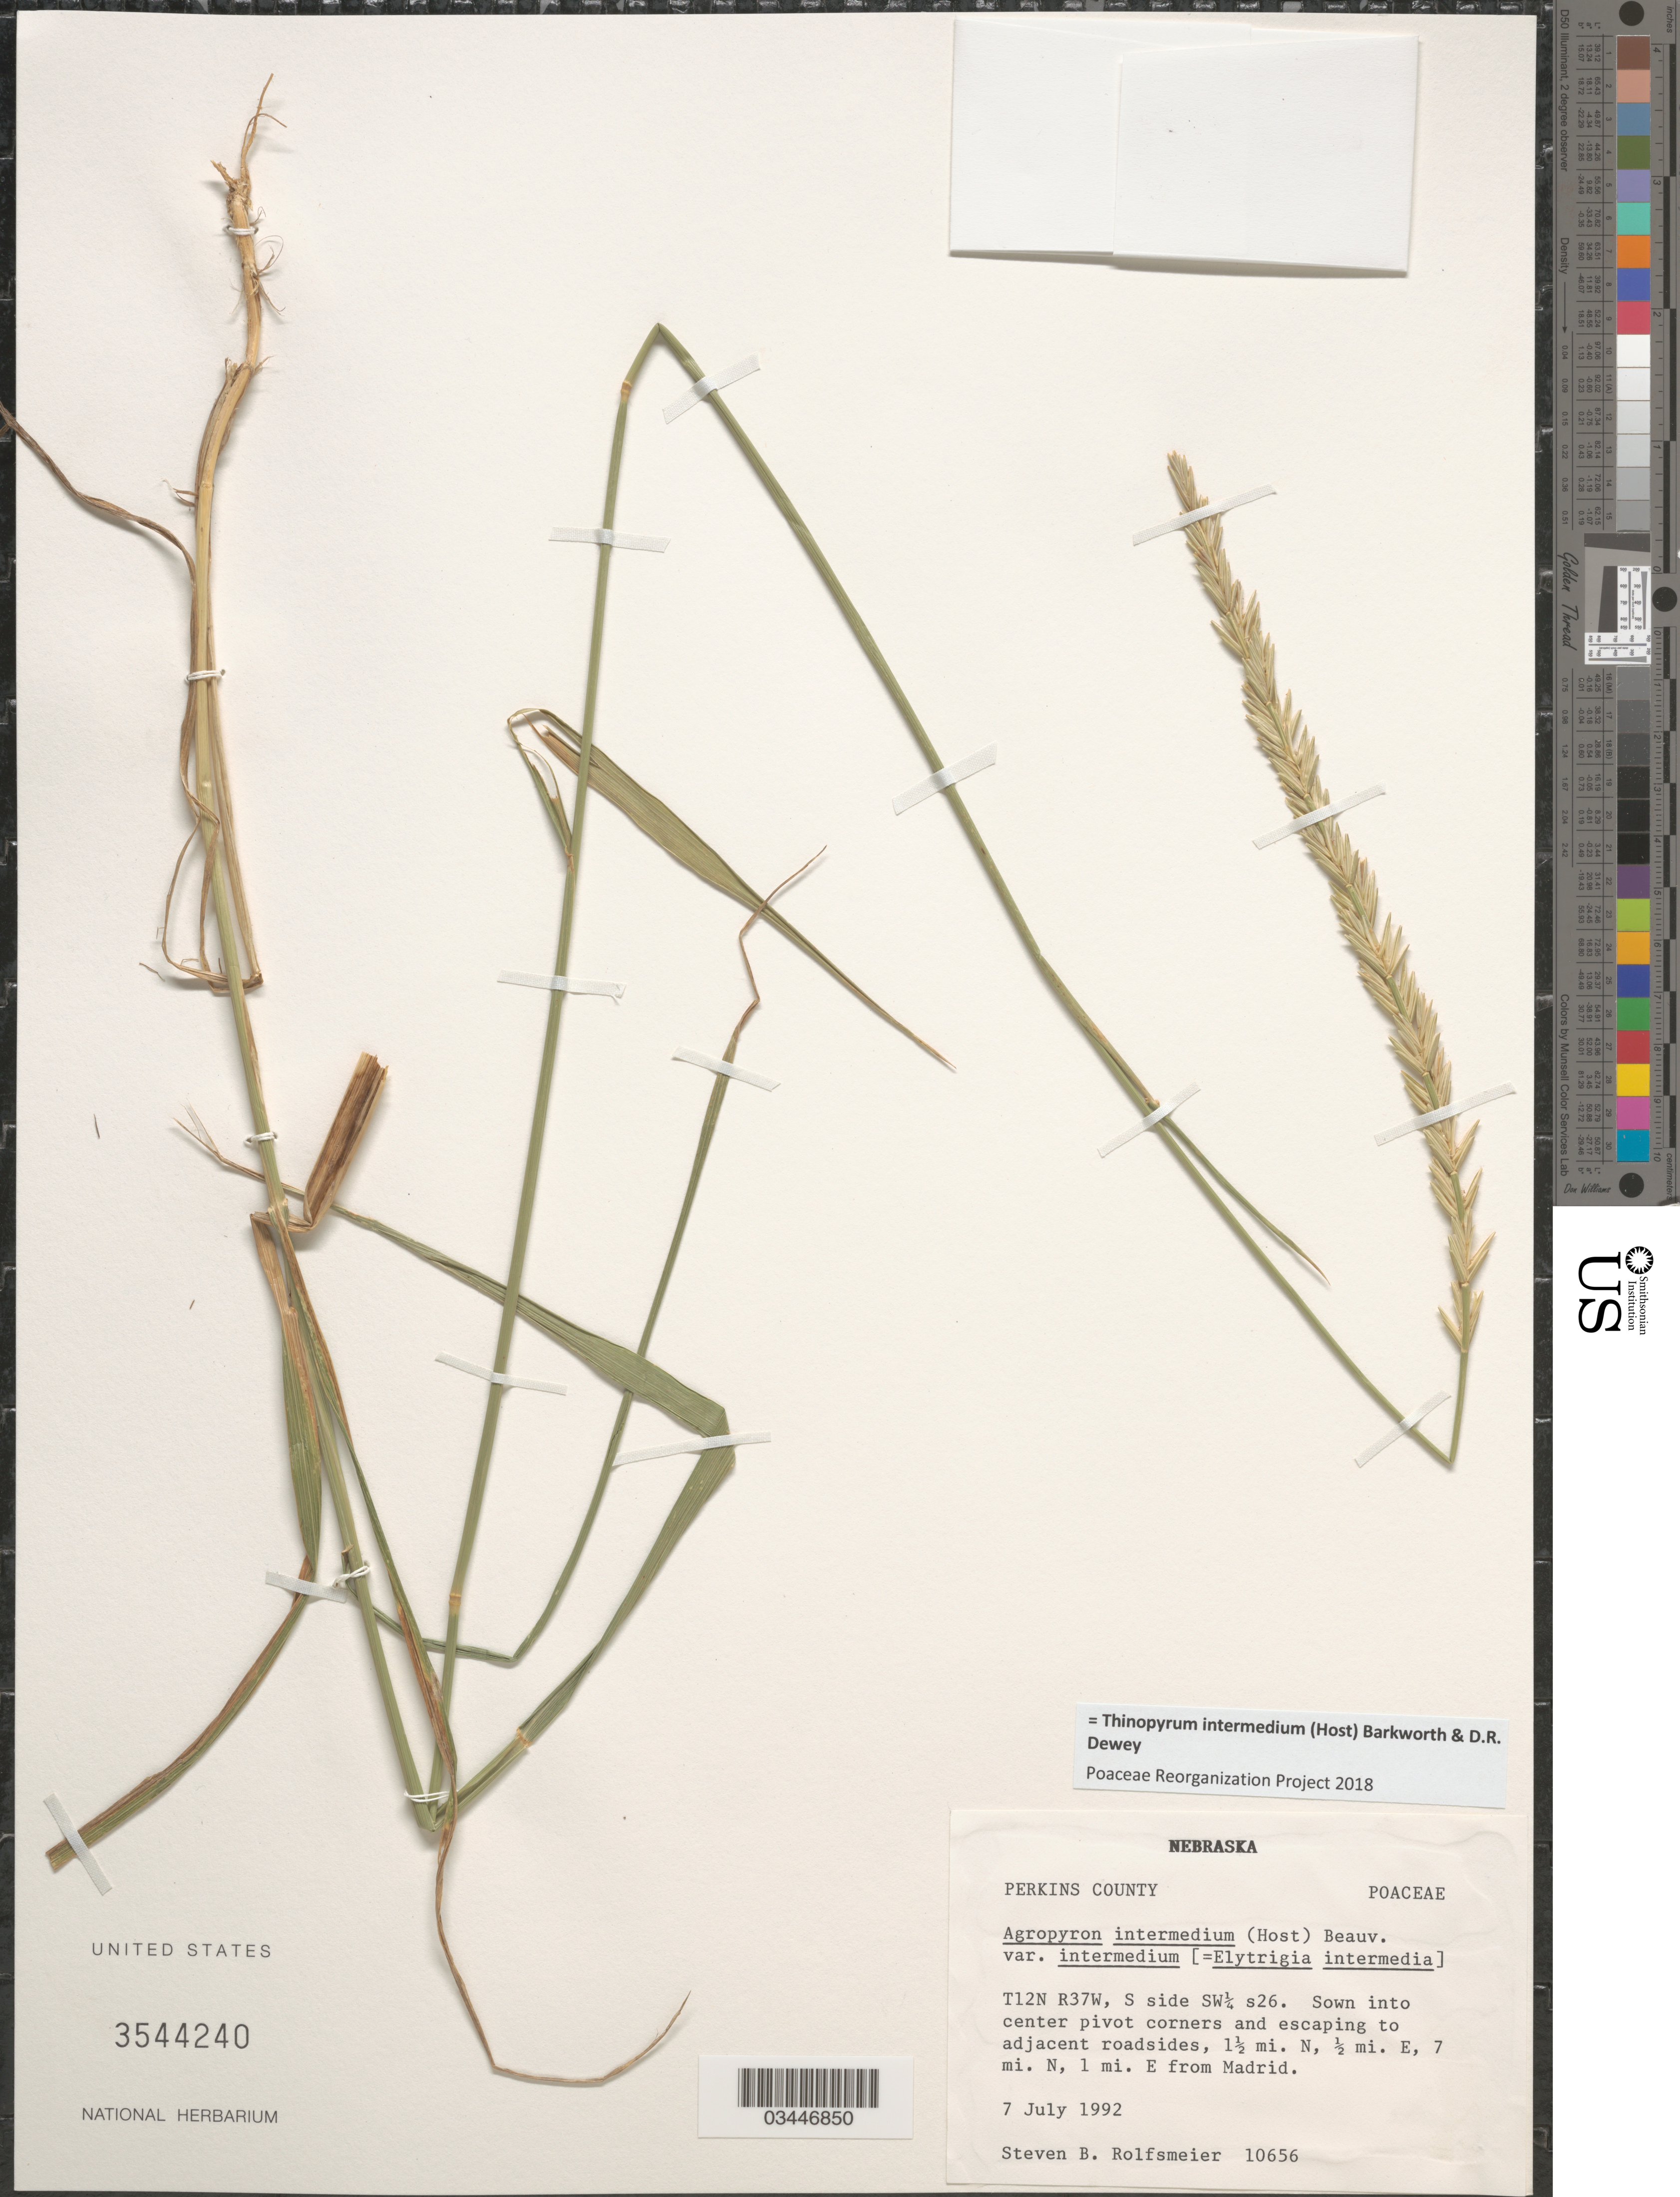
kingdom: Plantae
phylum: Tracheophyta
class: Liliopsida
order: Poales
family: Poaceae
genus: Aegilops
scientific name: Aegilops sp.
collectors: S. Rolfsmeier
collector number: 10656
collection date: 1992-07-07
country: United States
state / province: Nebraska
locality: Perkins County. T12N R37W, S side SW¼ s26. Sown into center pivot corners and escaping to adjacent roadsides, 1½ mi. N, ½ mi. E, 7 mi. N, 1 mi. E from Madrid.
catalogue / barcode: US 3544240